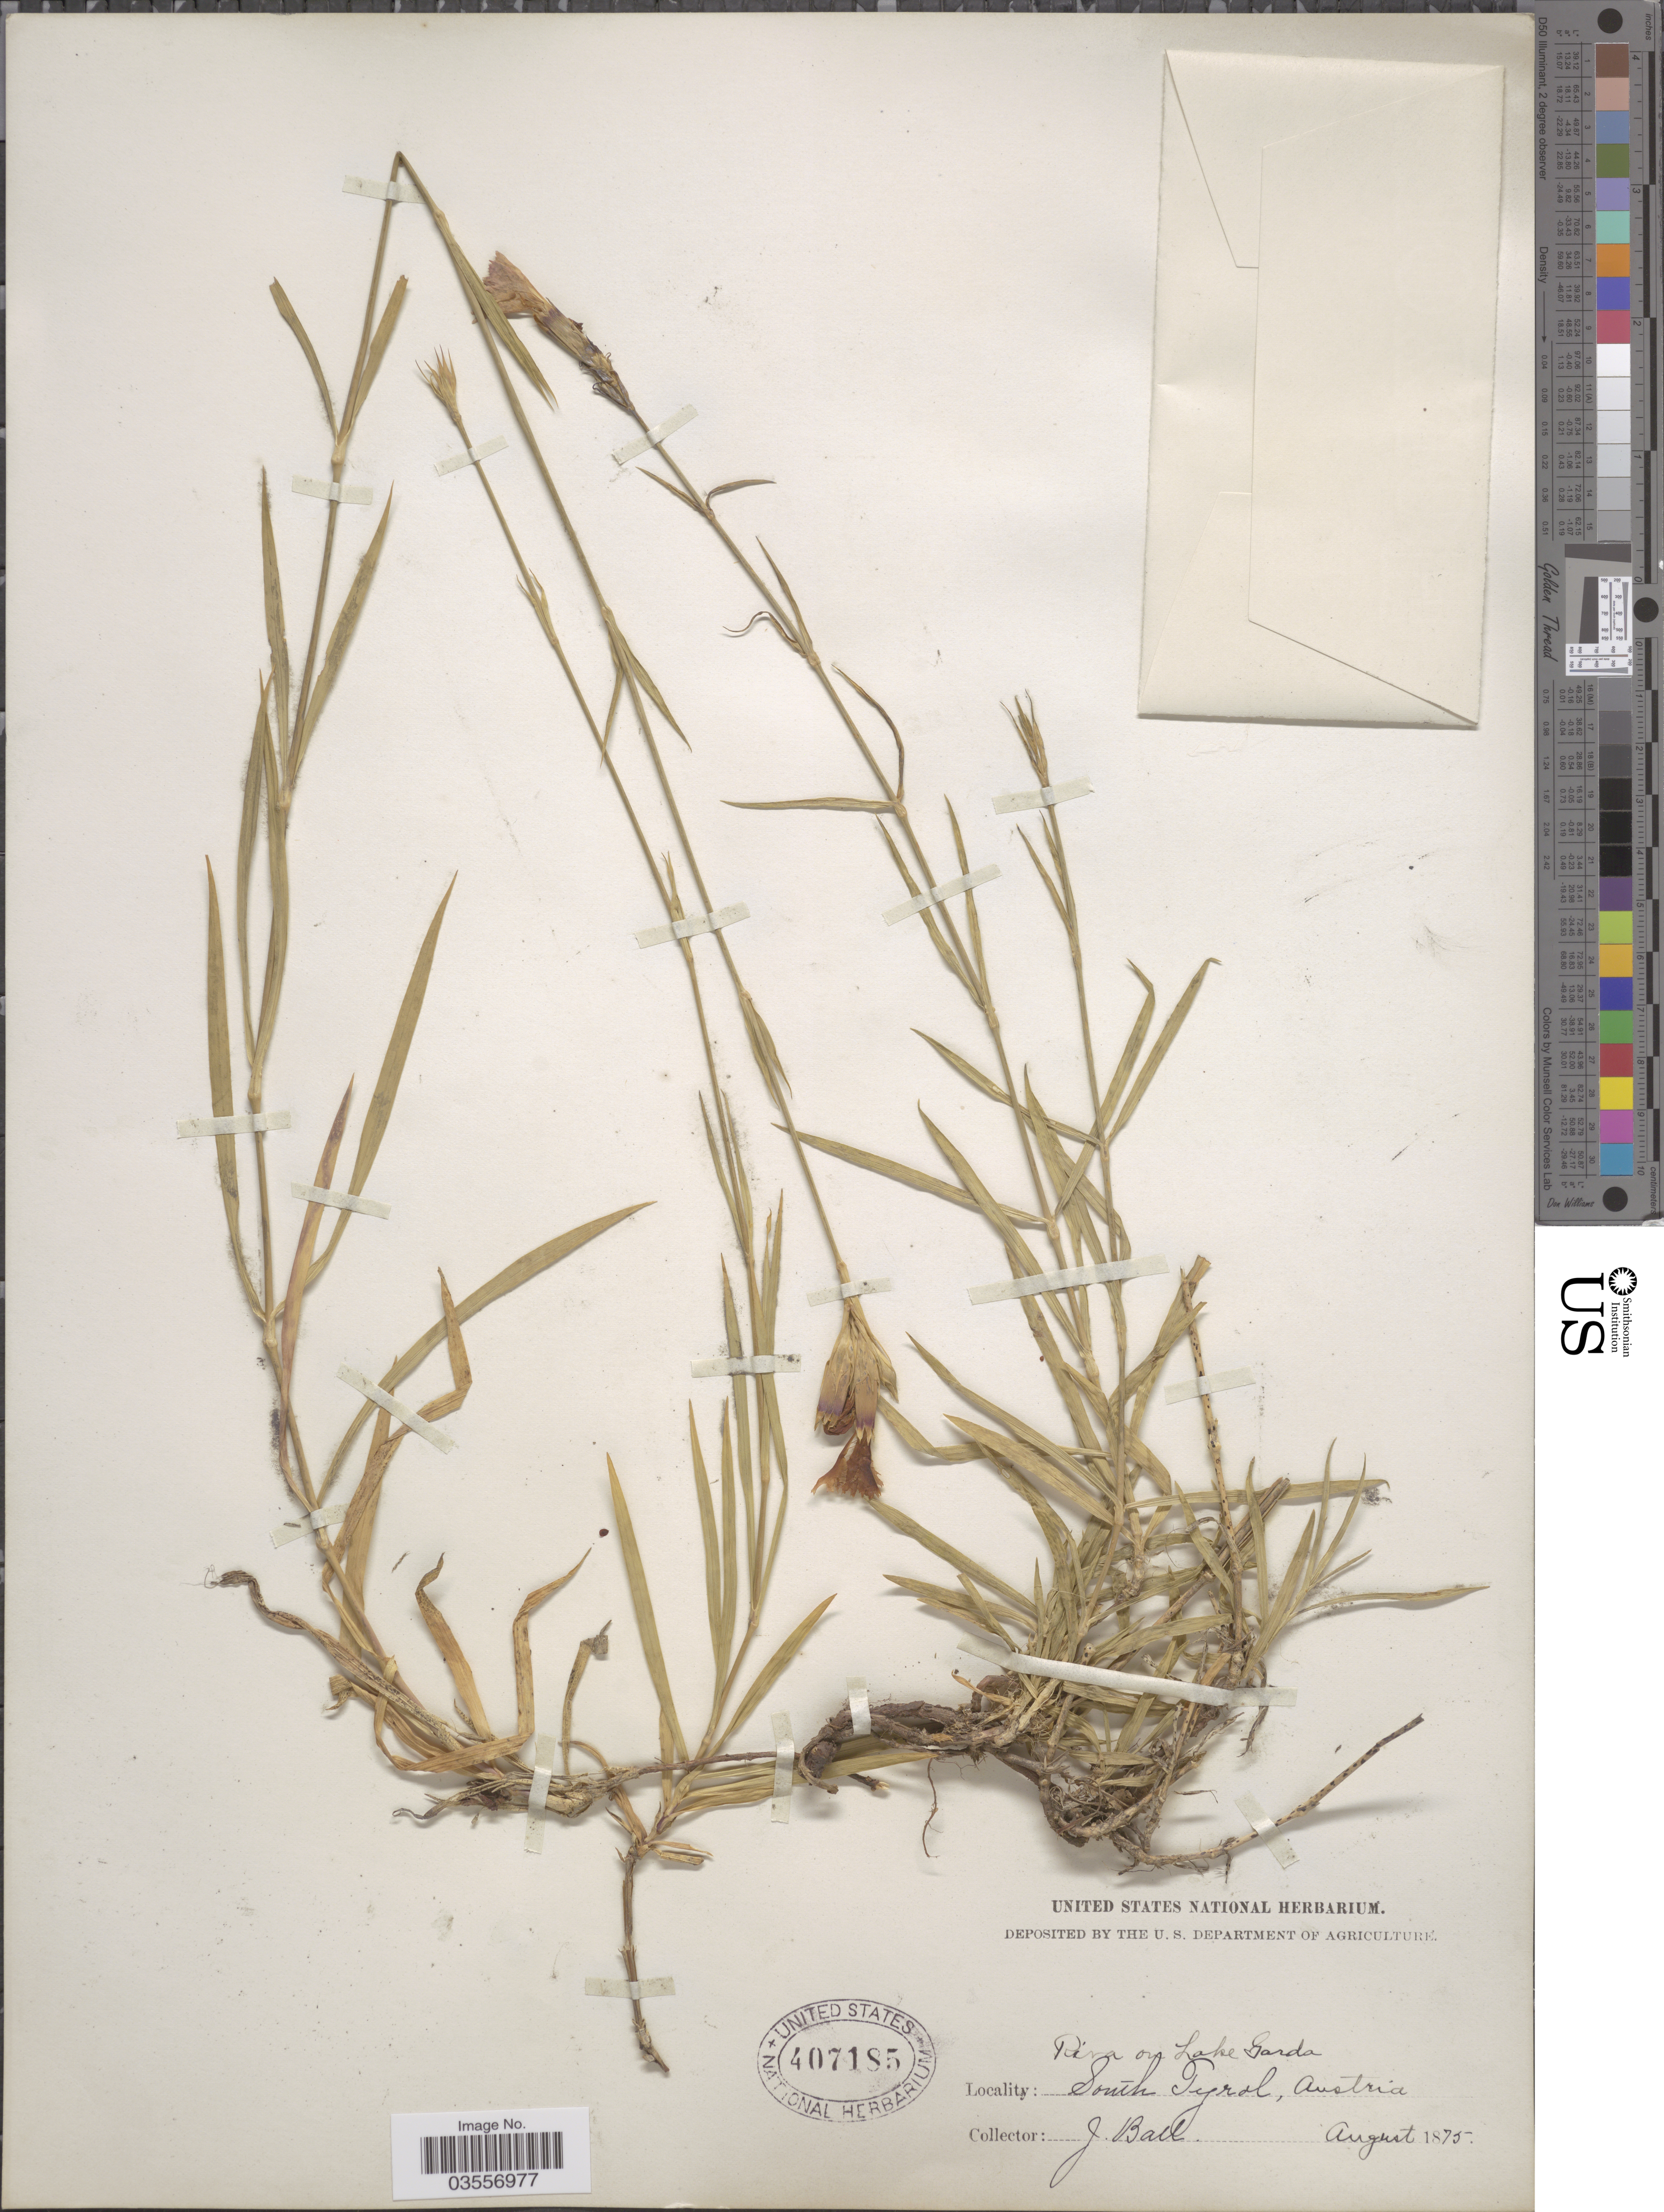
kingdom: Plantae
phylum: Tracheophyta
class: Magnoliopsida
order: Caryophyllales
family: Caryophyllaceae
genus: Dianthus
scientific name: Dianthus sp.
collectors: J. Ball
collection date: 1875-08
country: Italy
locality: Riva on Lake Garda South Tyrol.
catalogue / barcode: US 407185